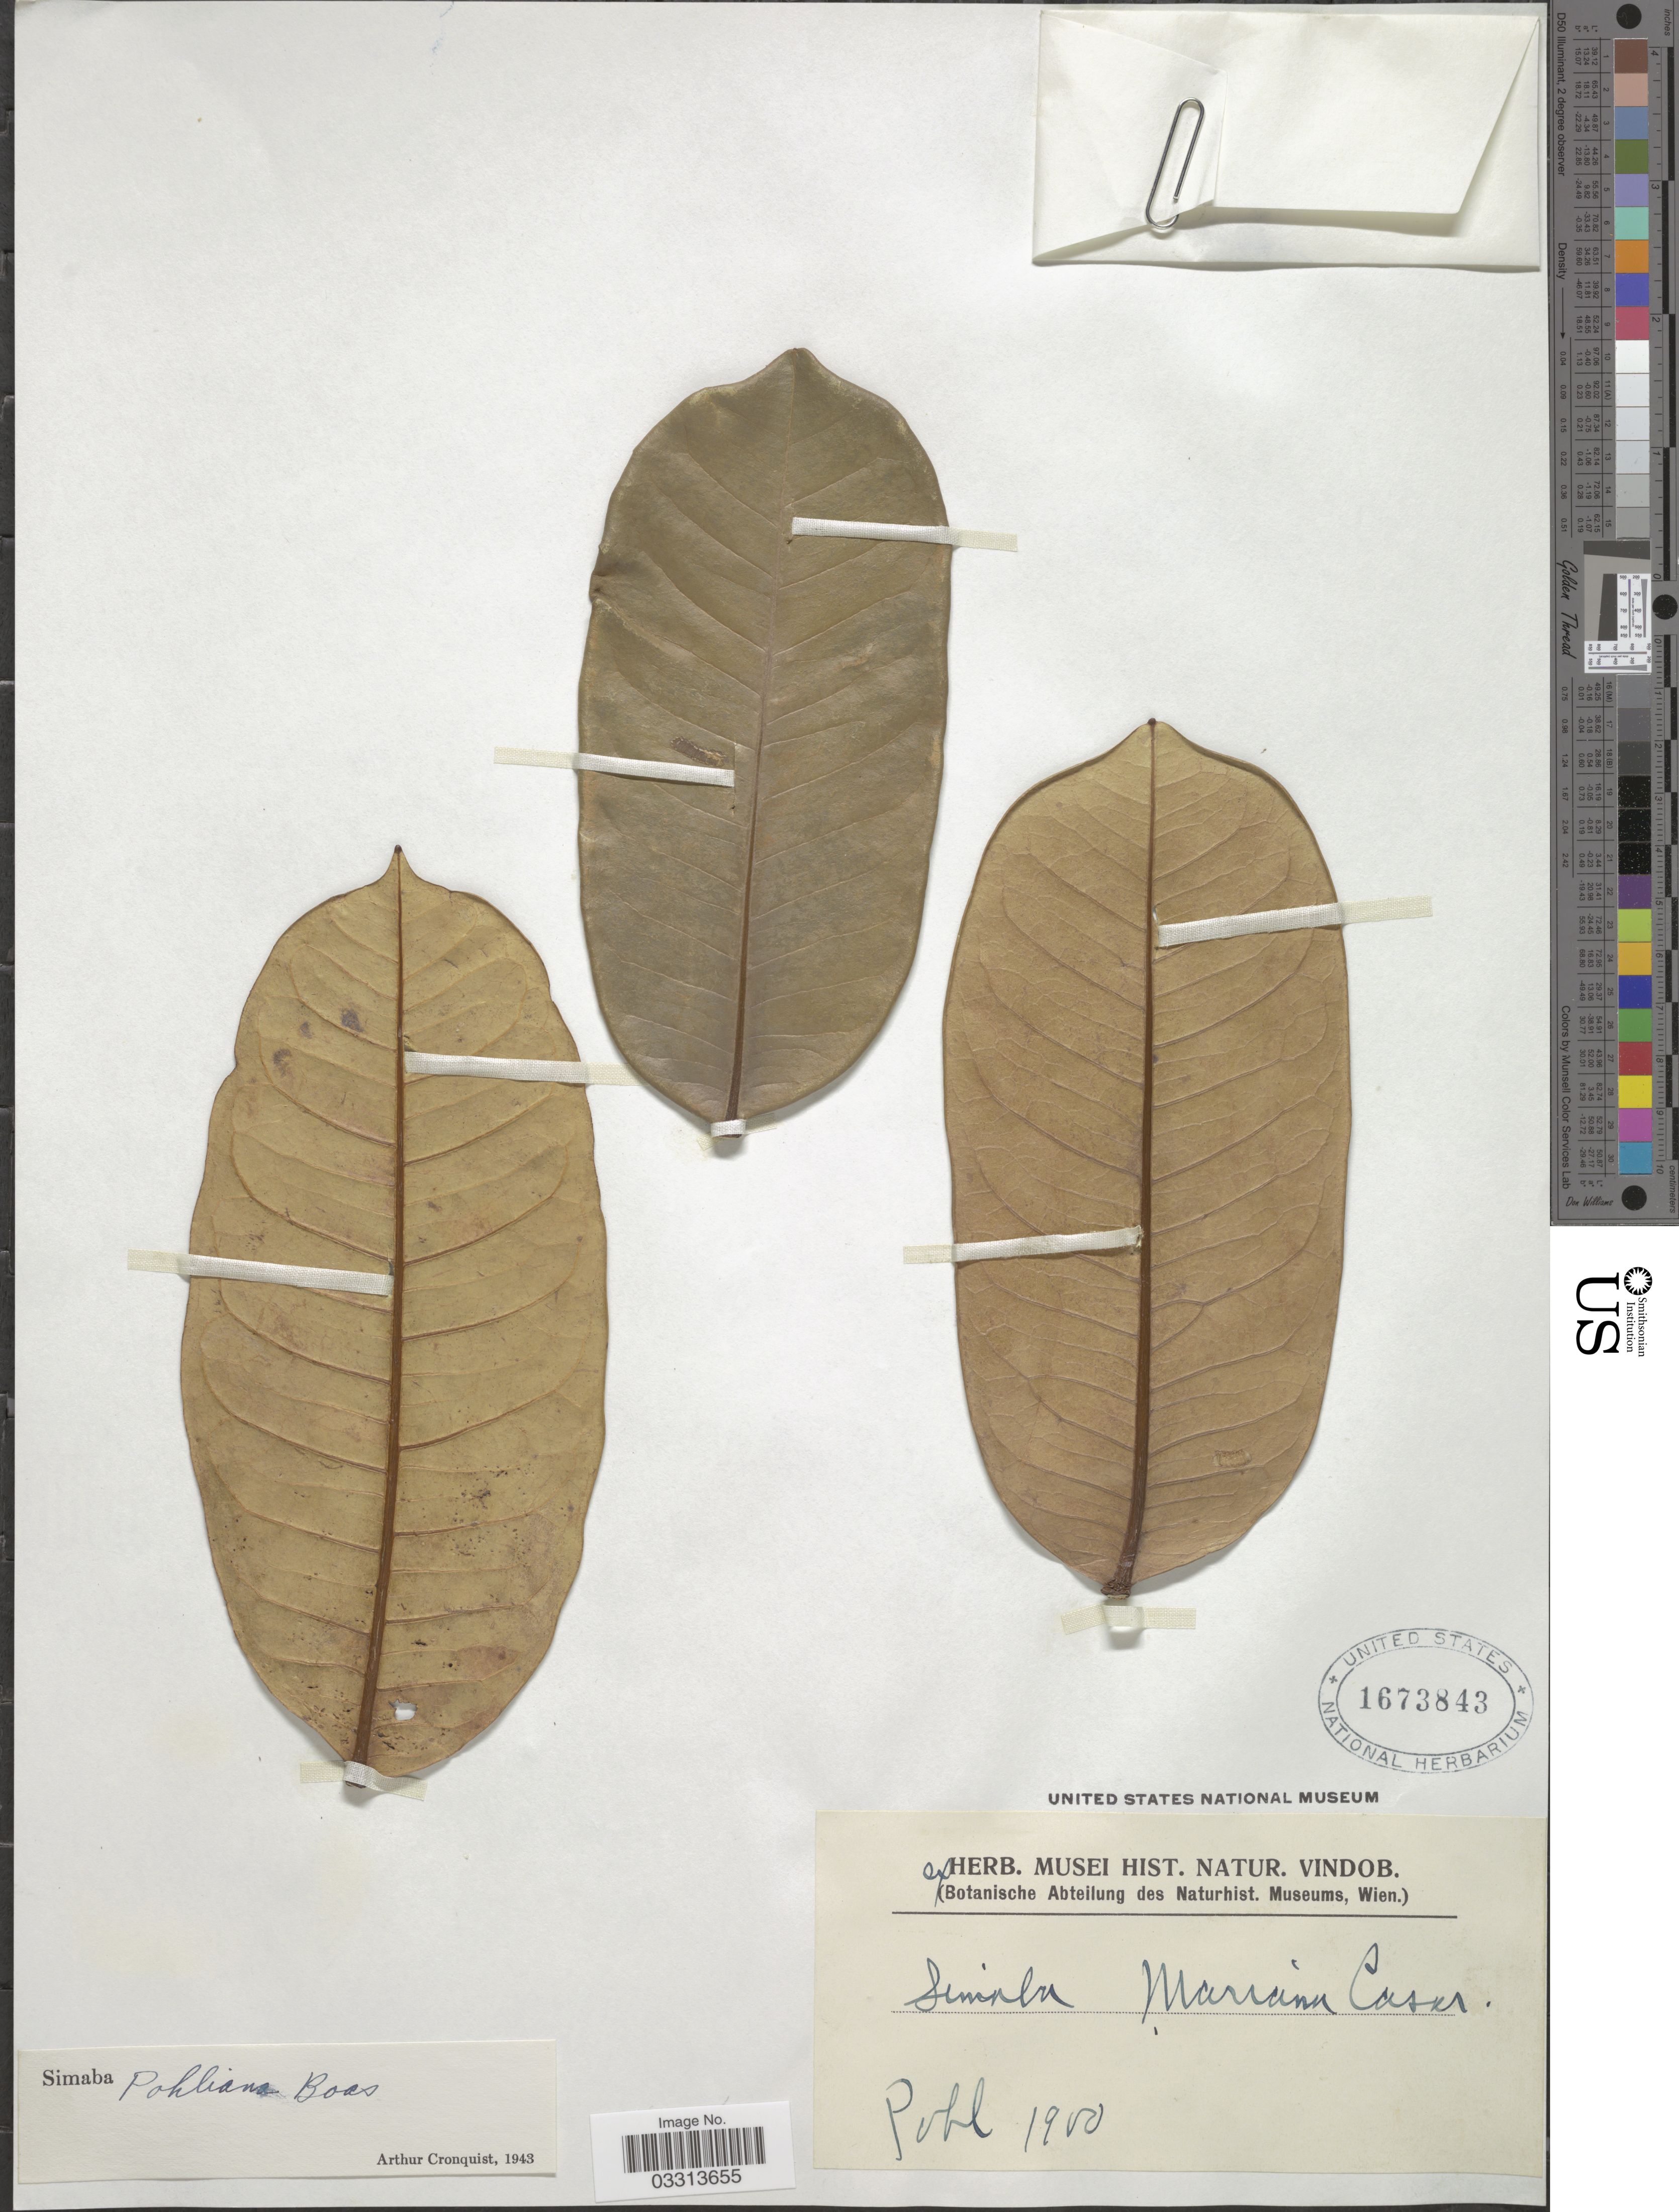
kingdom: Plantae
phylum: Tracheophyta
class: Magnoliopsida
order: Sapindales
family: Simaroubaceae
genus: Homalolepis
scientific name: Homalolepis pohliana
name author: (F. Boas) Devecchi & Pirani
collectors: -- Pohl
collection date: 1900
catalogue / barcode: US 1673843